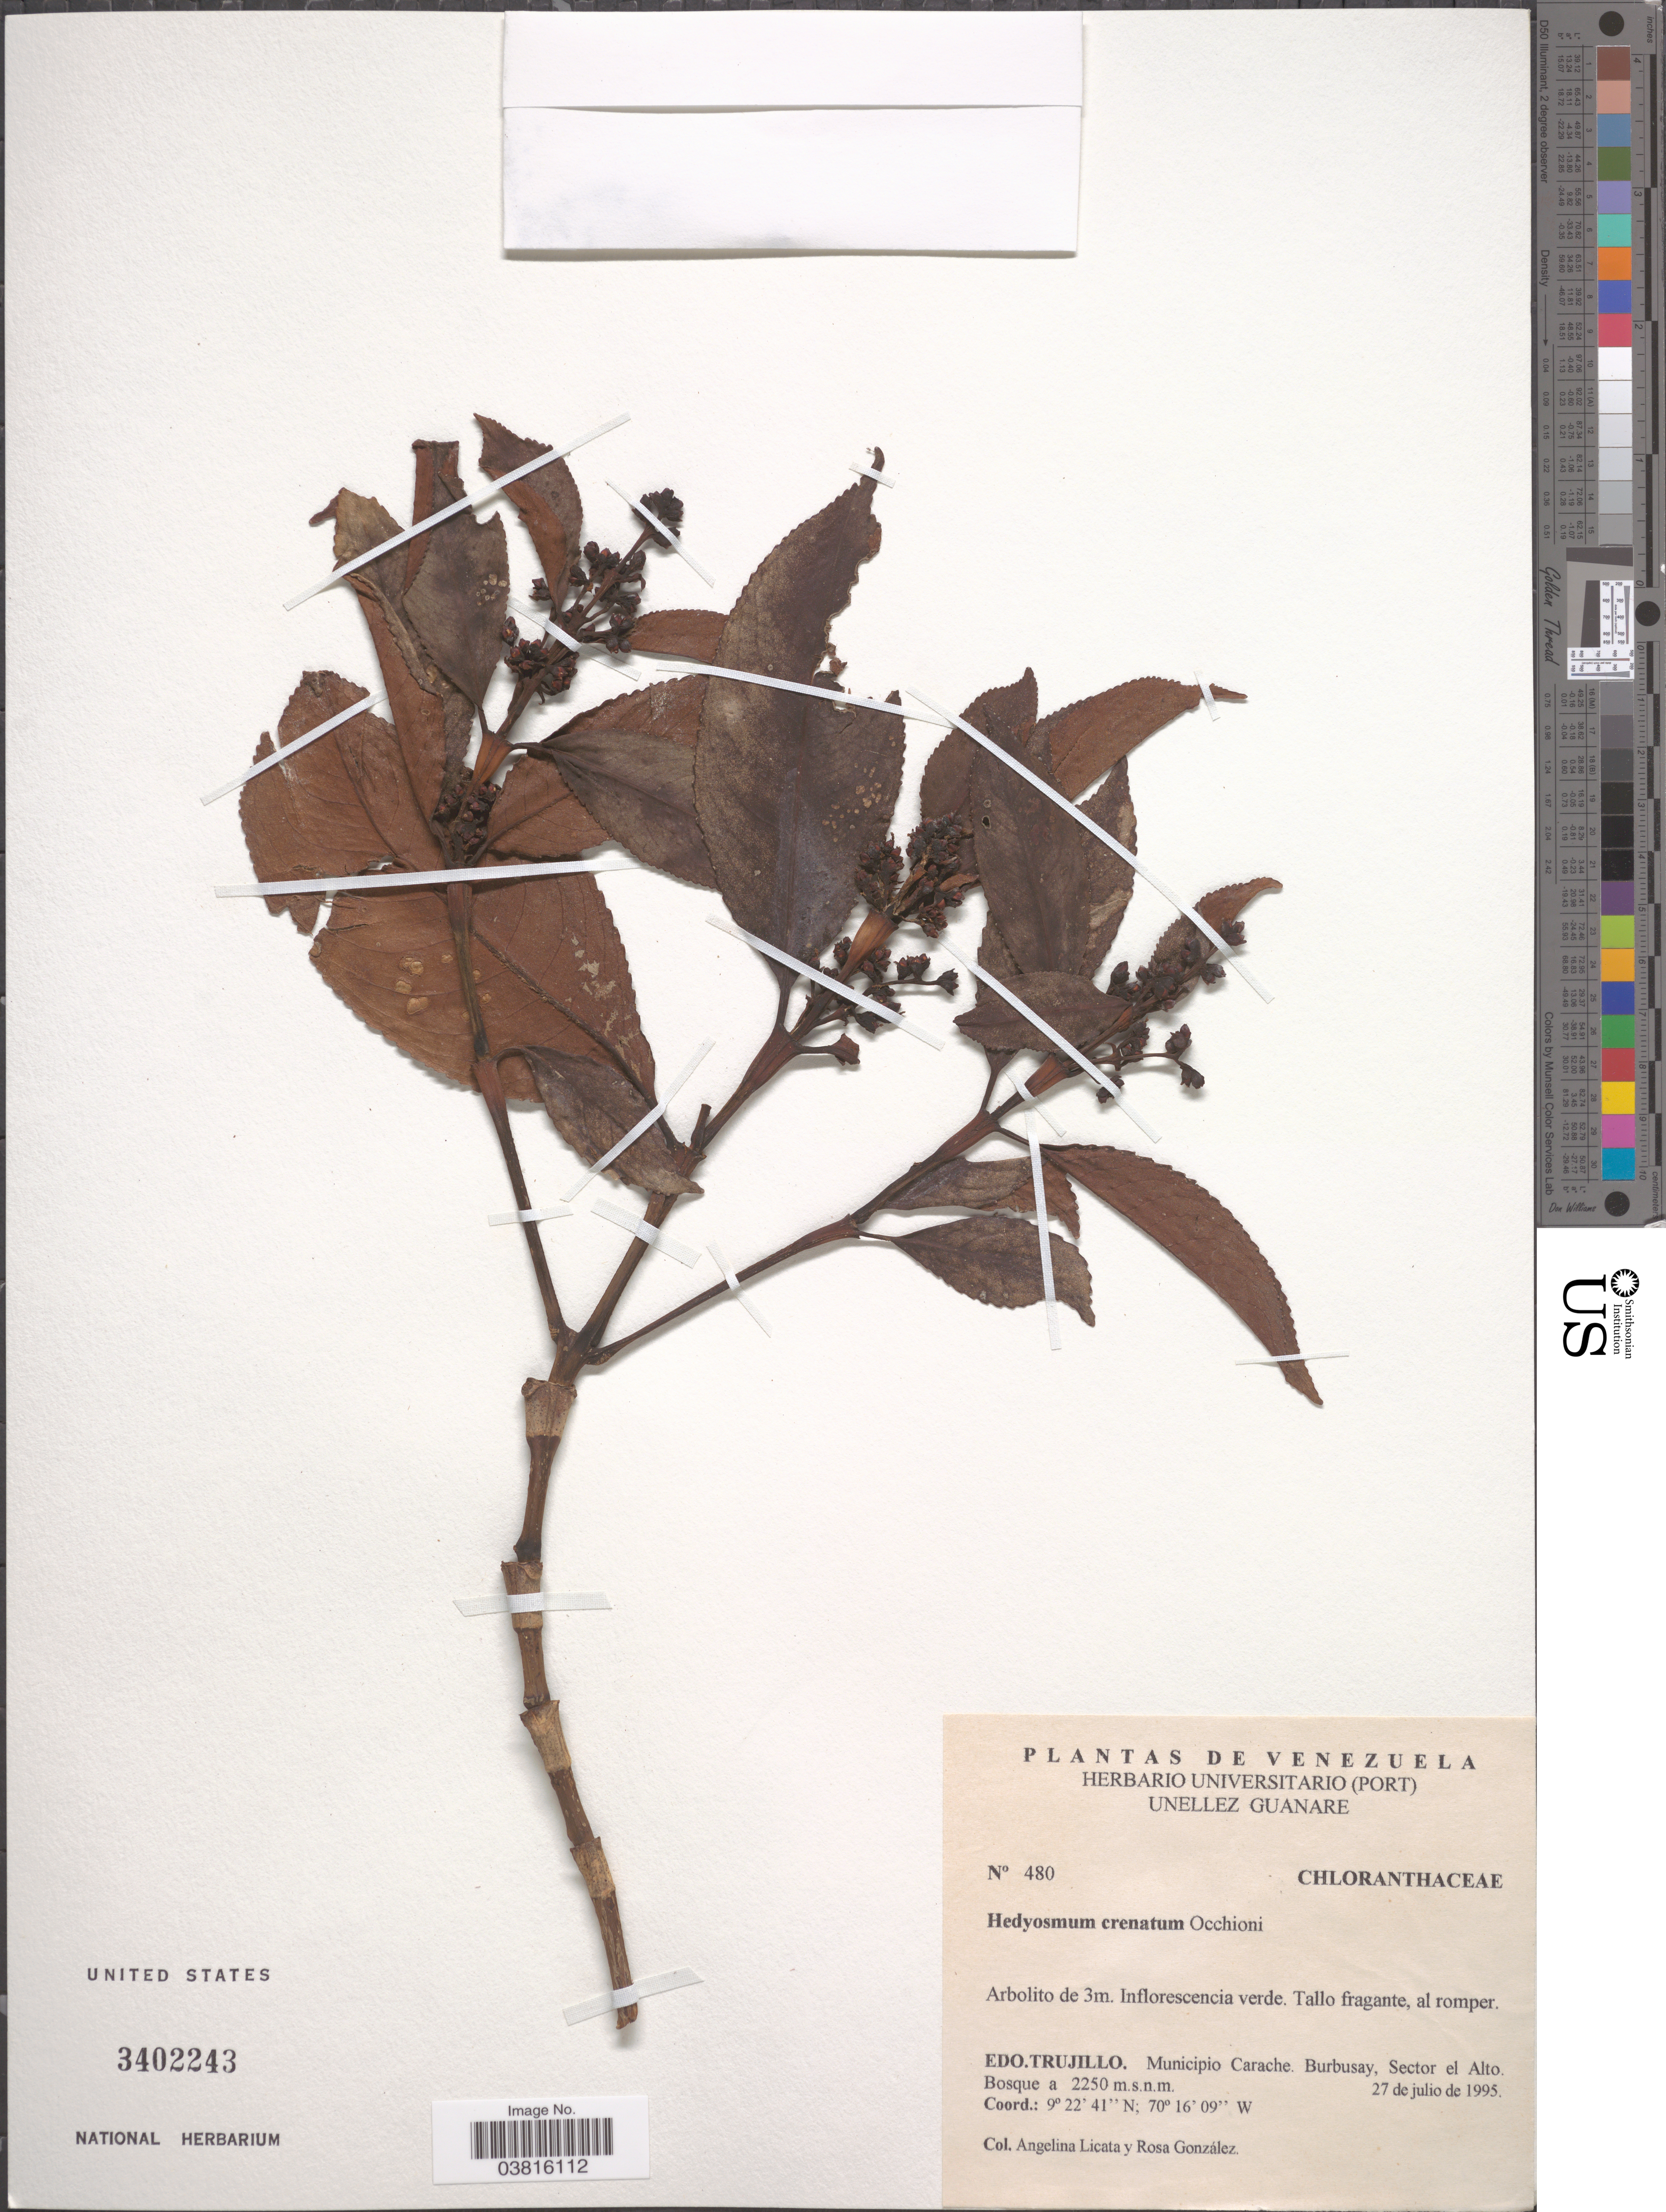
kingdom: Plantae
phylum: Tracheophyta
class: Magnoliopsida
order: Chloranthales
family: Chloranthaceae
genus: Hedyosmum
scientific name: Hedyosmum crenatum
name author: Occhioni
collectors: A. Licata & R. González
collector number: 480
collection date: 1995-06-27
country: Venezuela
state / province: Trujillo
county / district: Carache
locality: Burbusay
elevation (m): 2250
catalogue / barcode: US 3402243